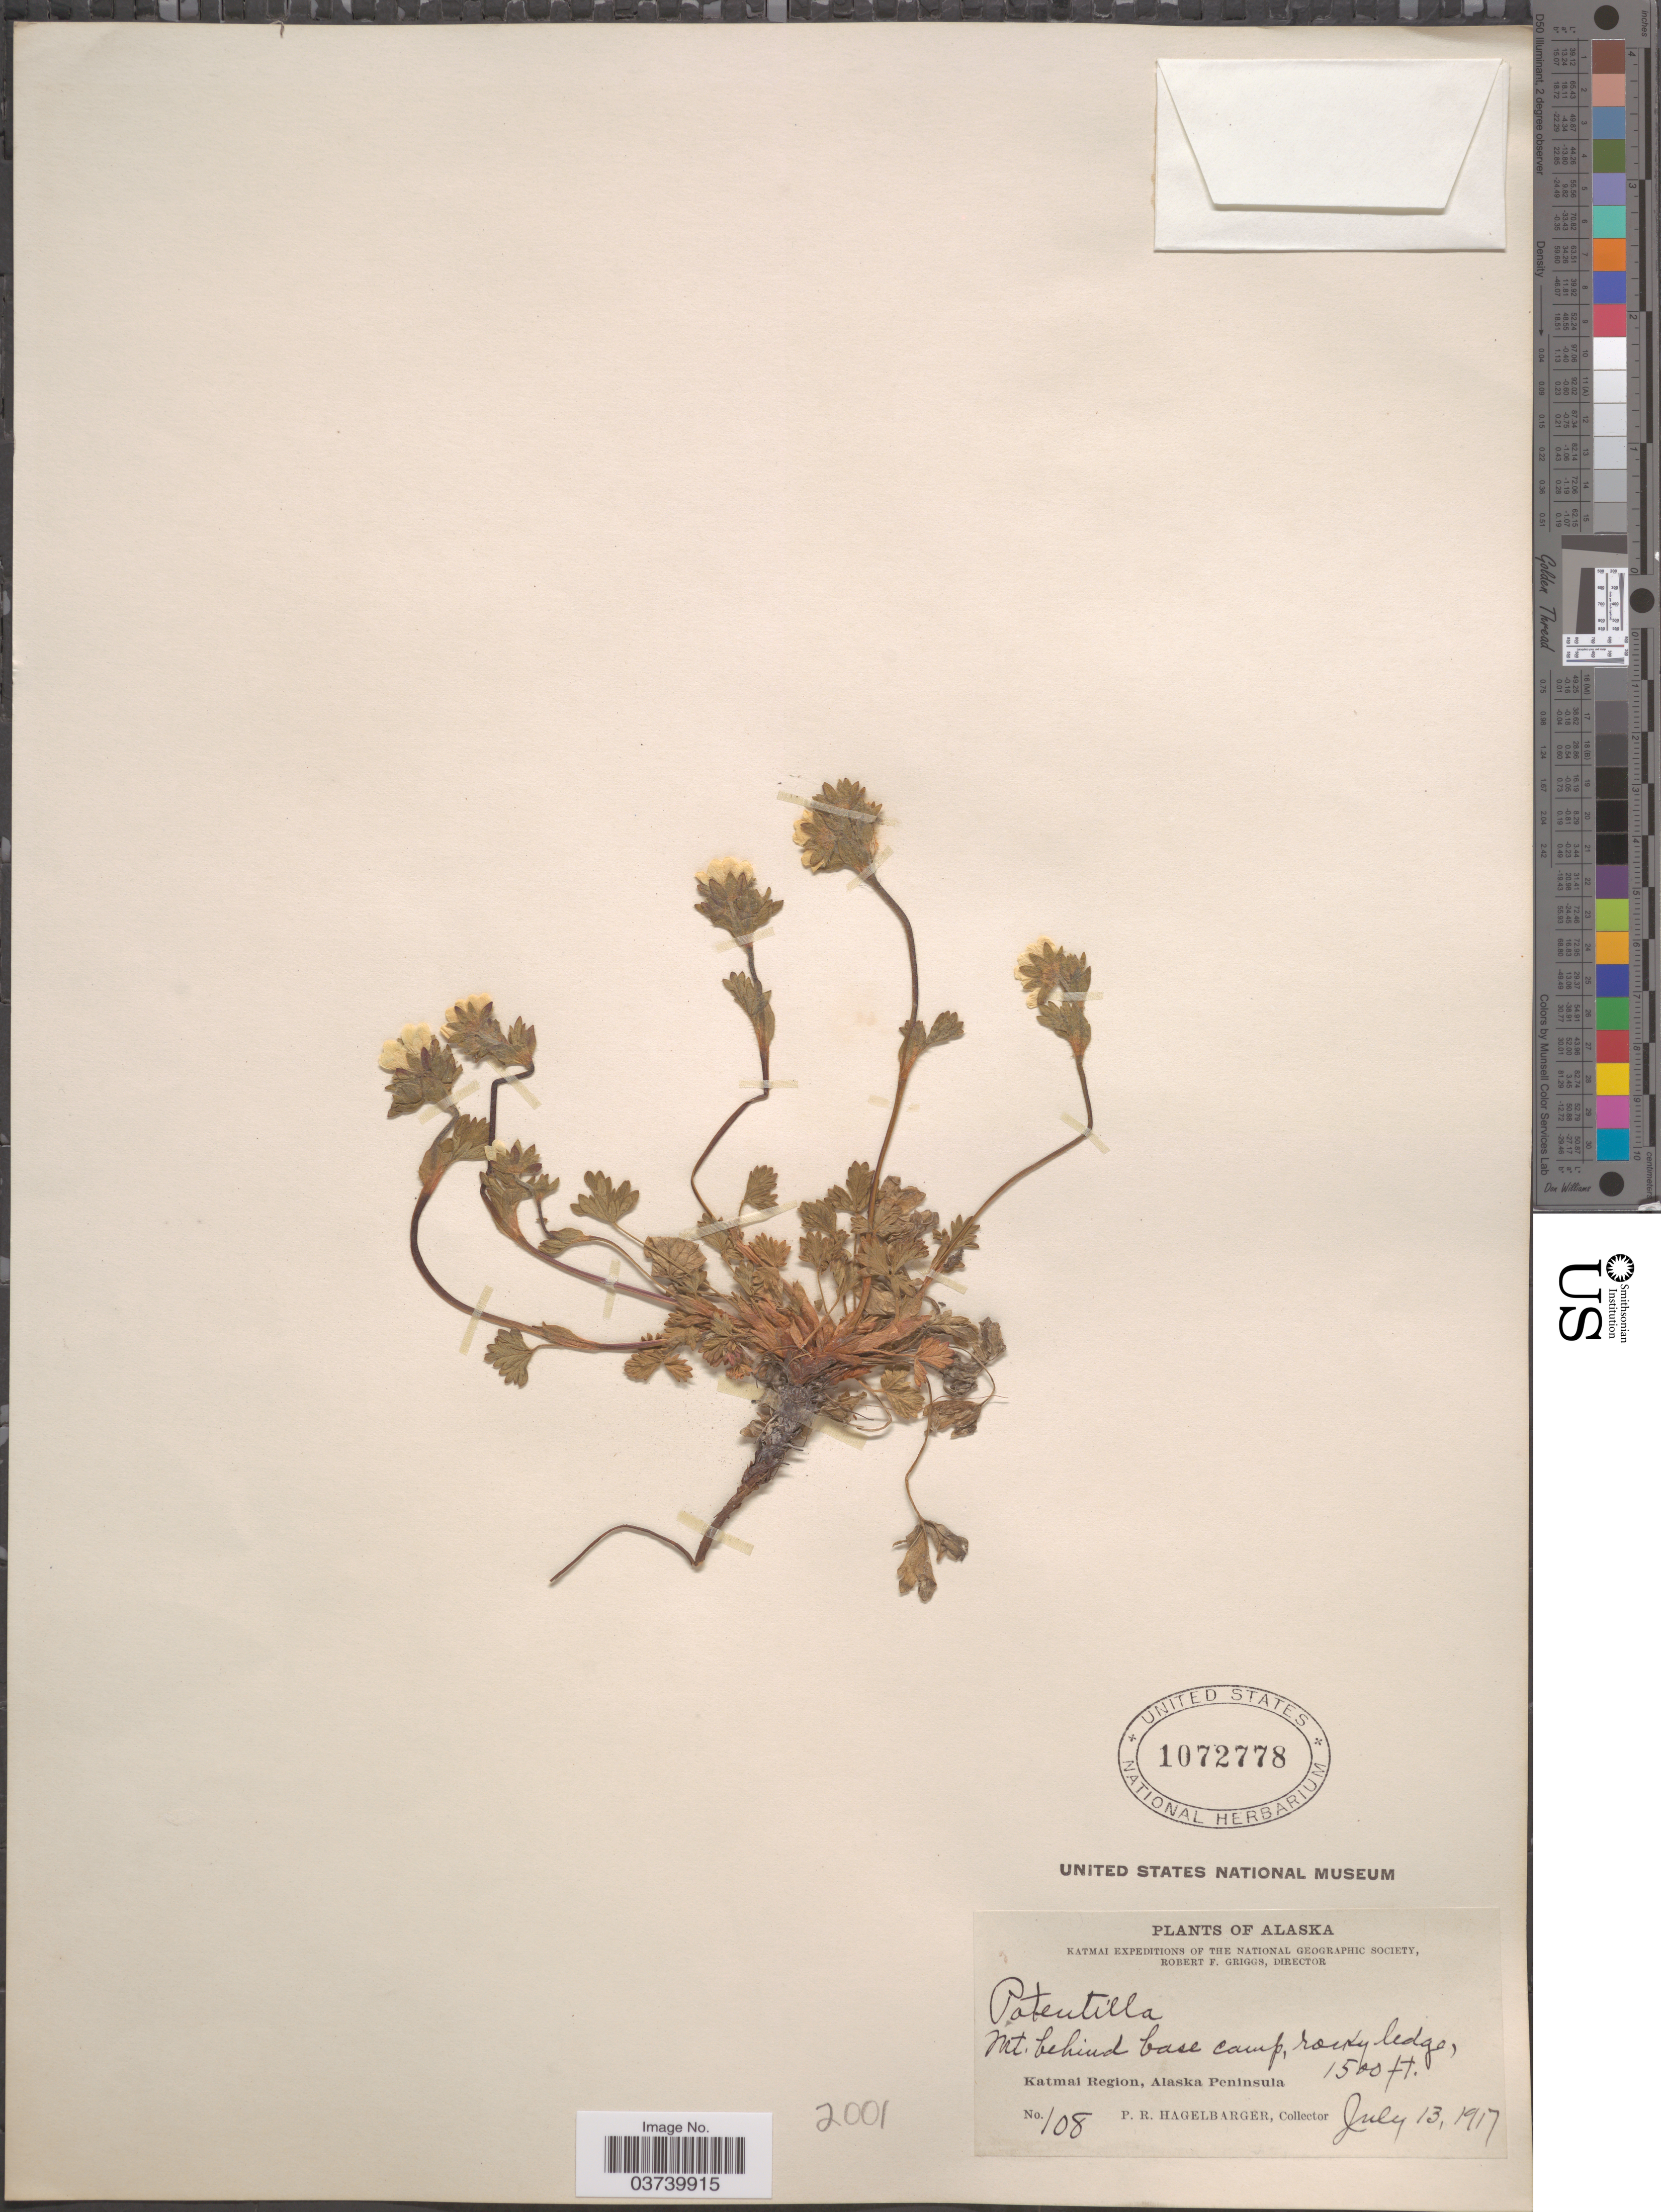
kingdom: Plantae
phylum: Tracheophyta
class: Magnoliopsida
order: Rosales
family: Rosaceae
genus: Potentilla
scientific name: Potentilla sp.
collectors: P. Hagelbarger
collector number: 108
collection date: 1917-07-13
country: United States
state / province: Alaska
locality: Mt. behind base camp, rocky ledge, Katmai Region, Alaska Peninsula.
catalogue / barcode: US 1072778